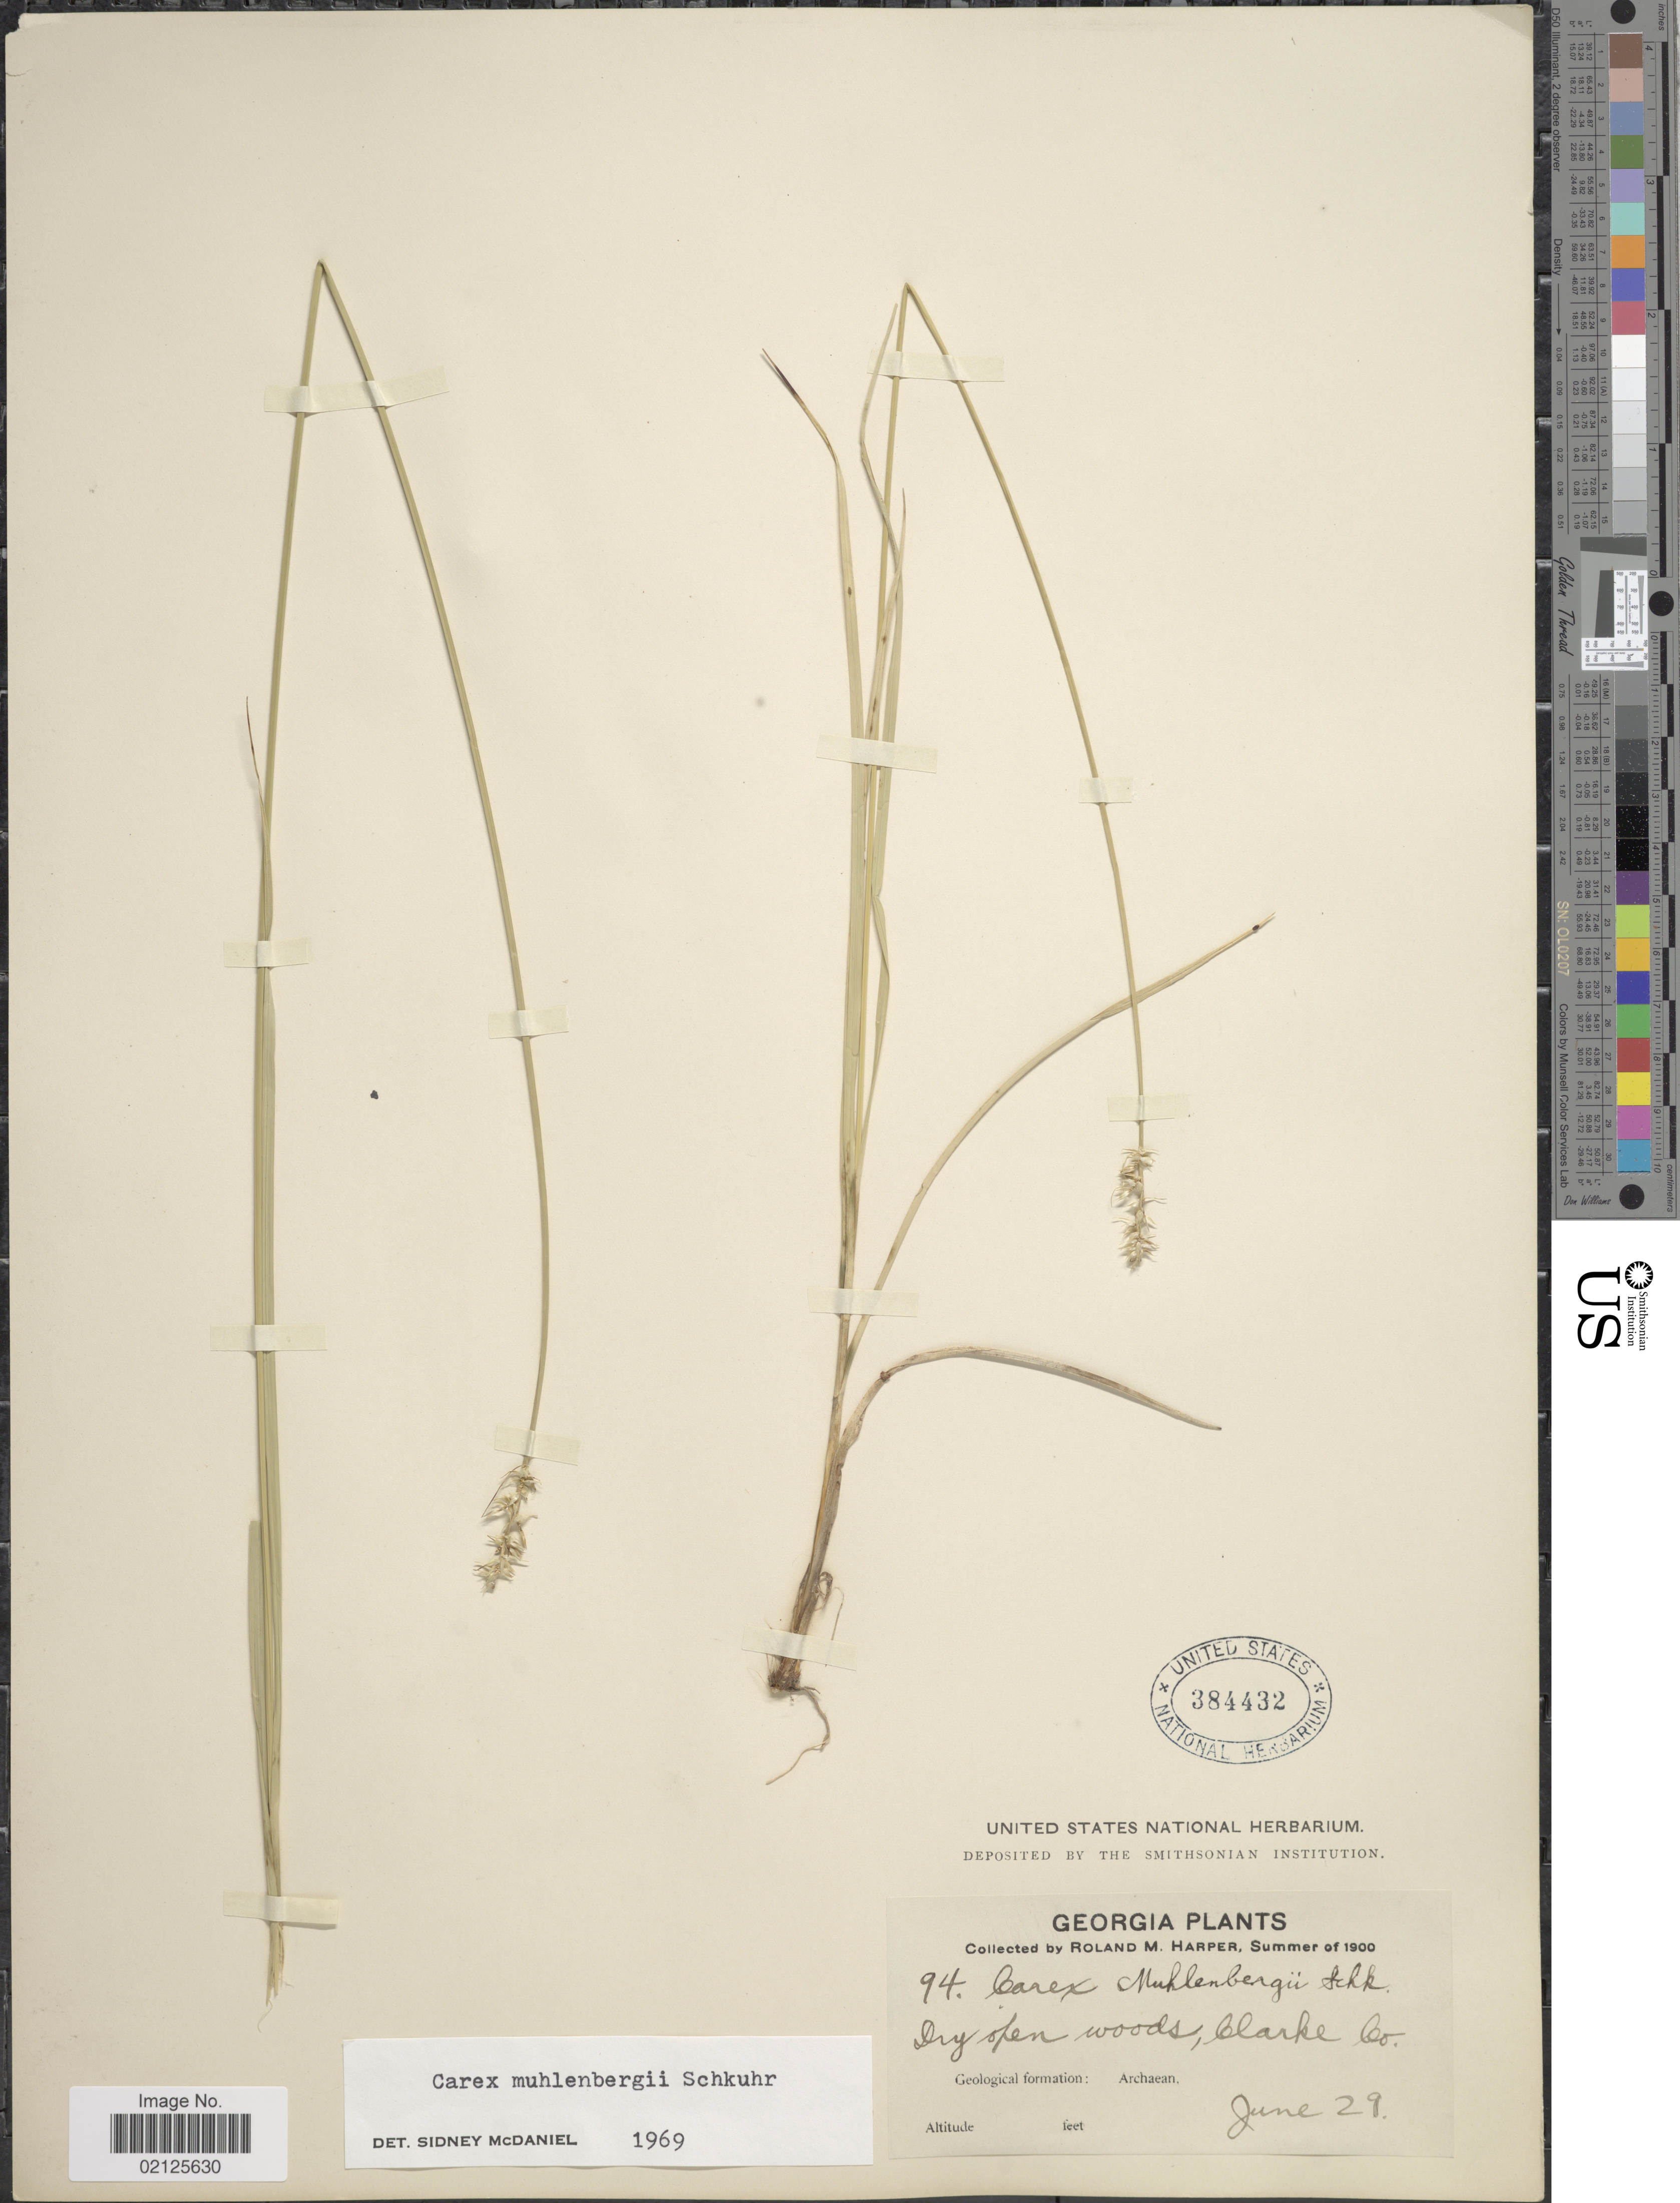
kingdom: Plantae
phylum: Tracheophyta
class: Liliopsida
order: Poales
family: Cyperaceae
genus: Carex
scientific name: Carex muehlenbergii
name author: Willd.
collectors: R. M. Harper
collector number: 94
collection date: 1900-06-29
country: United States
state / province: Georgia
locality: Dry open woods, Clarke Co, Geological formation: Archaen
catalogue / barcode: US 384432